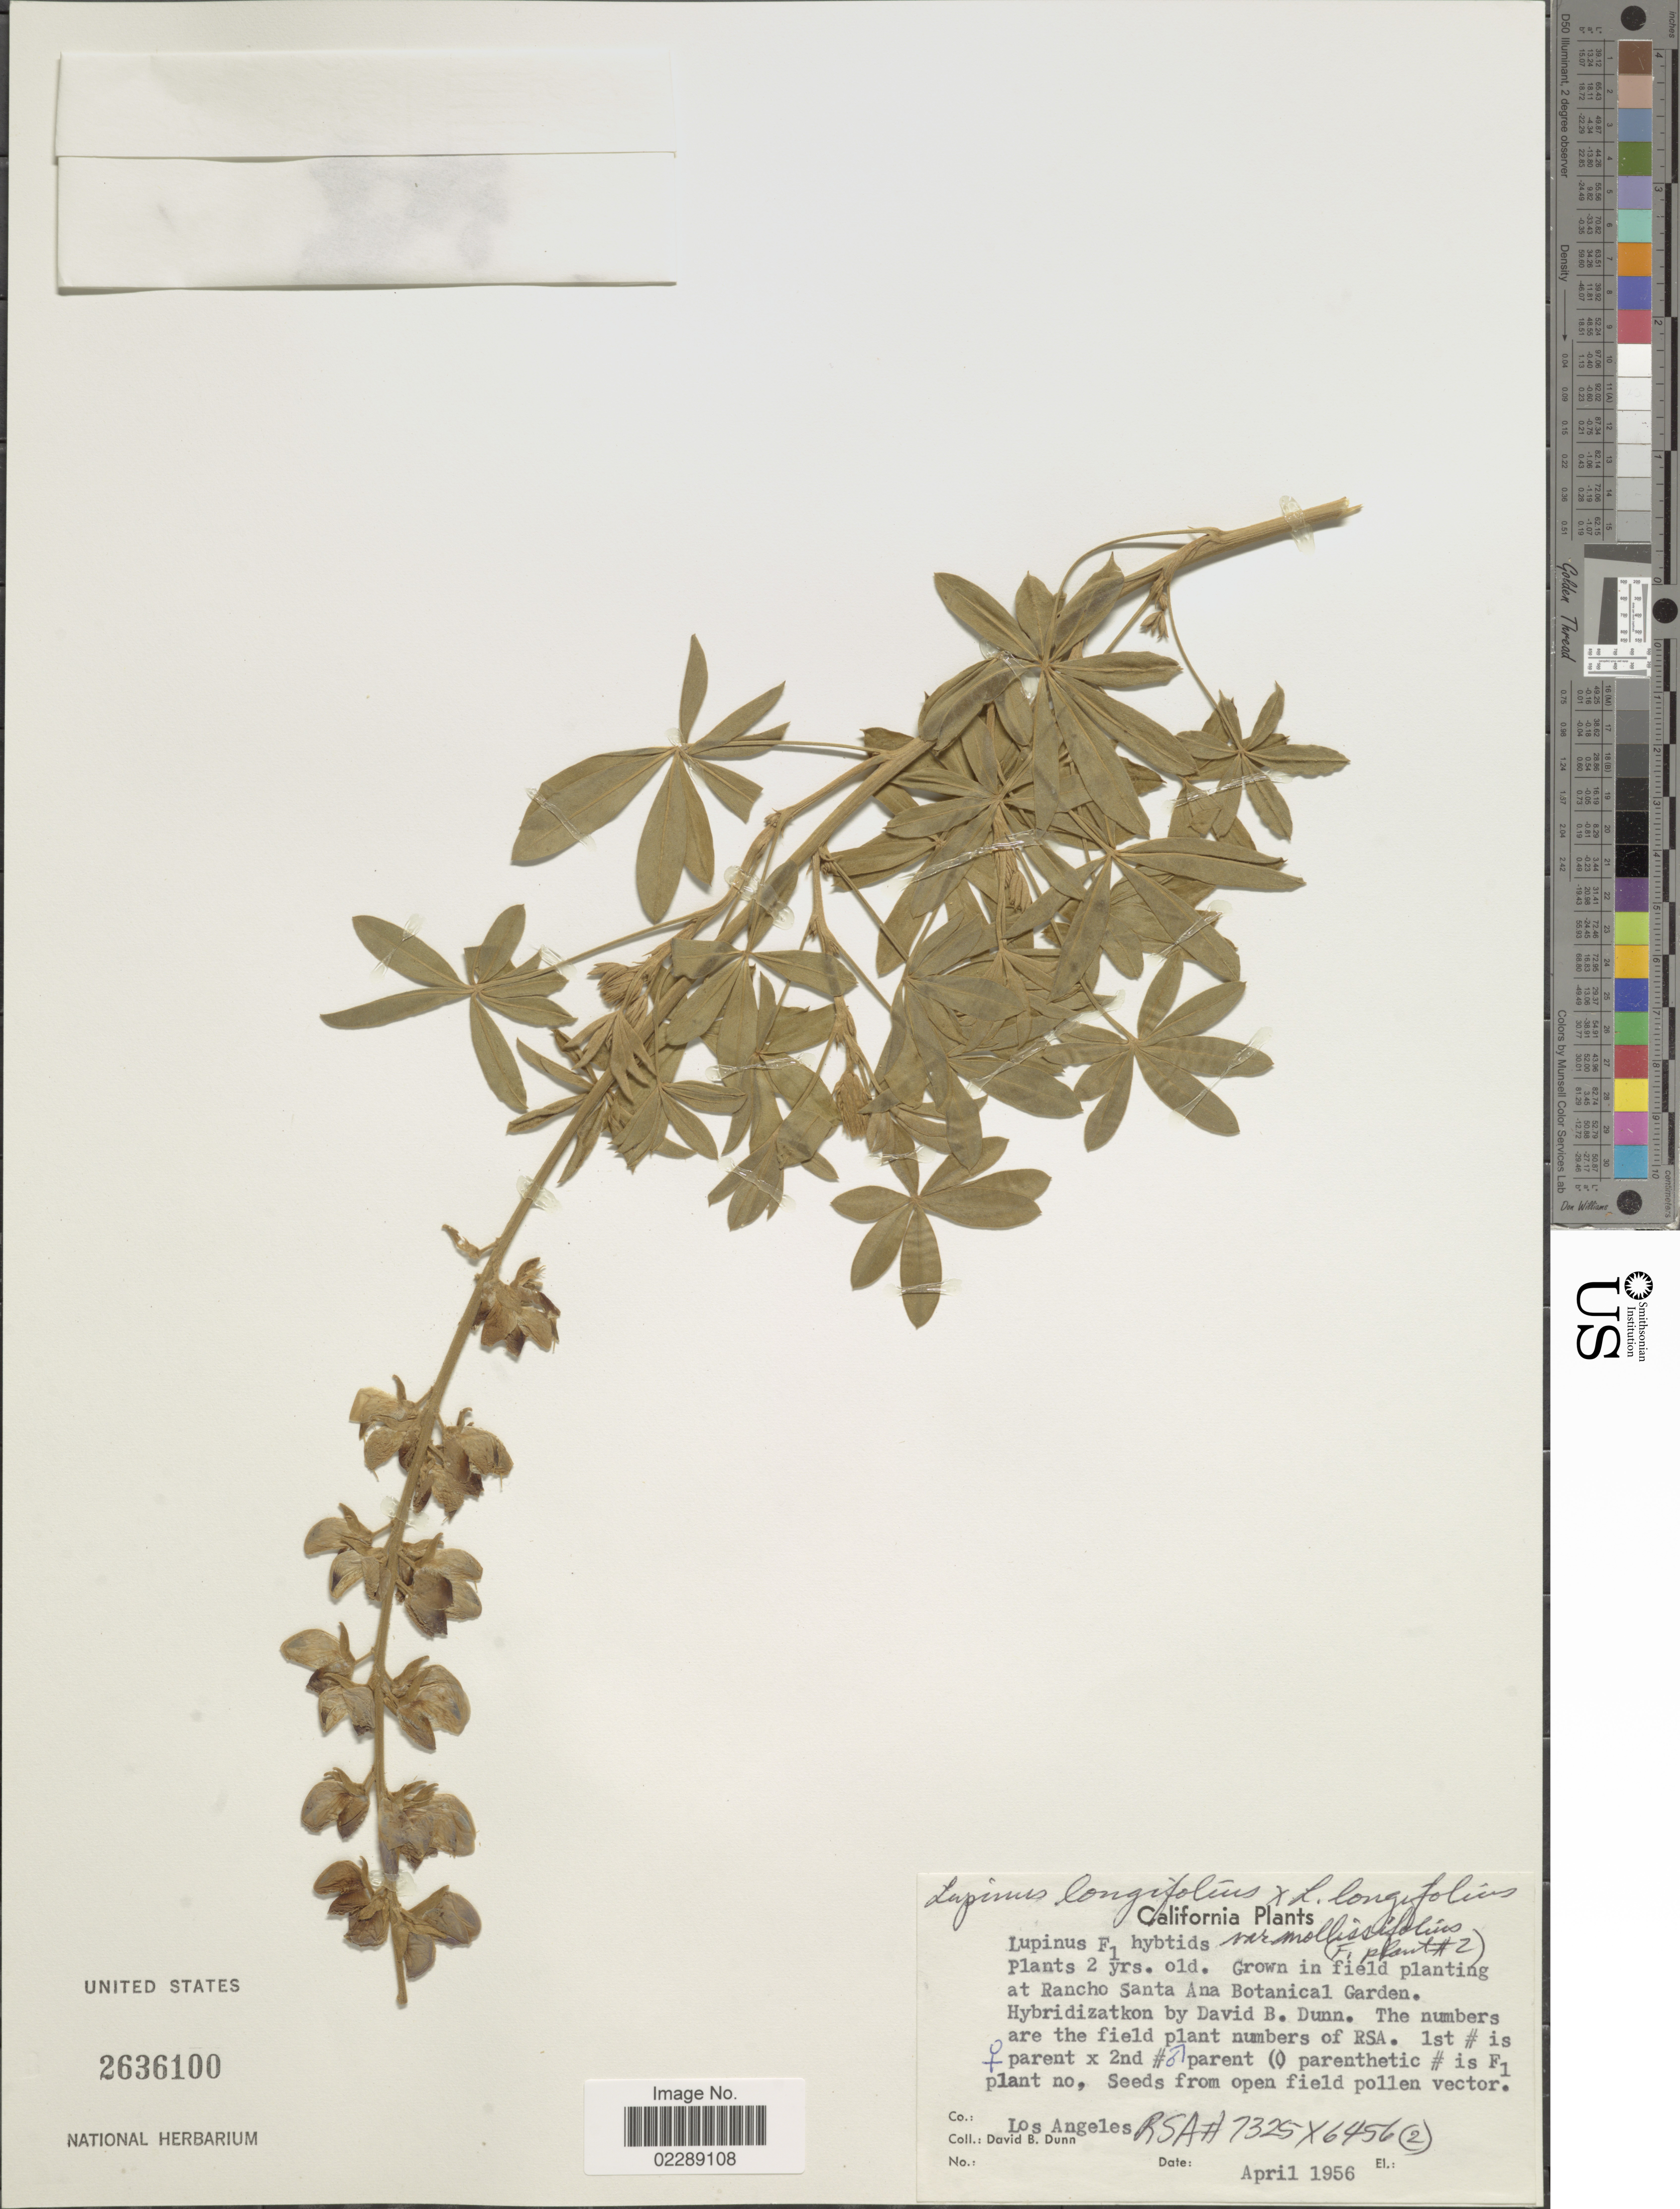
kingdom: Plantae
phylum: Tracheophyta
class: Magnoliopsida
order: Fabales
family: Fabaceae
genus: Lupinus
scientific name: Lupinus sp.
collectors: D. B. Dunn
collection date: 1956-04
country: United States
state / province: California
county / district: Los Angeles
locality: Co.: Los Angeles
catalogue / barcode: US 2636100